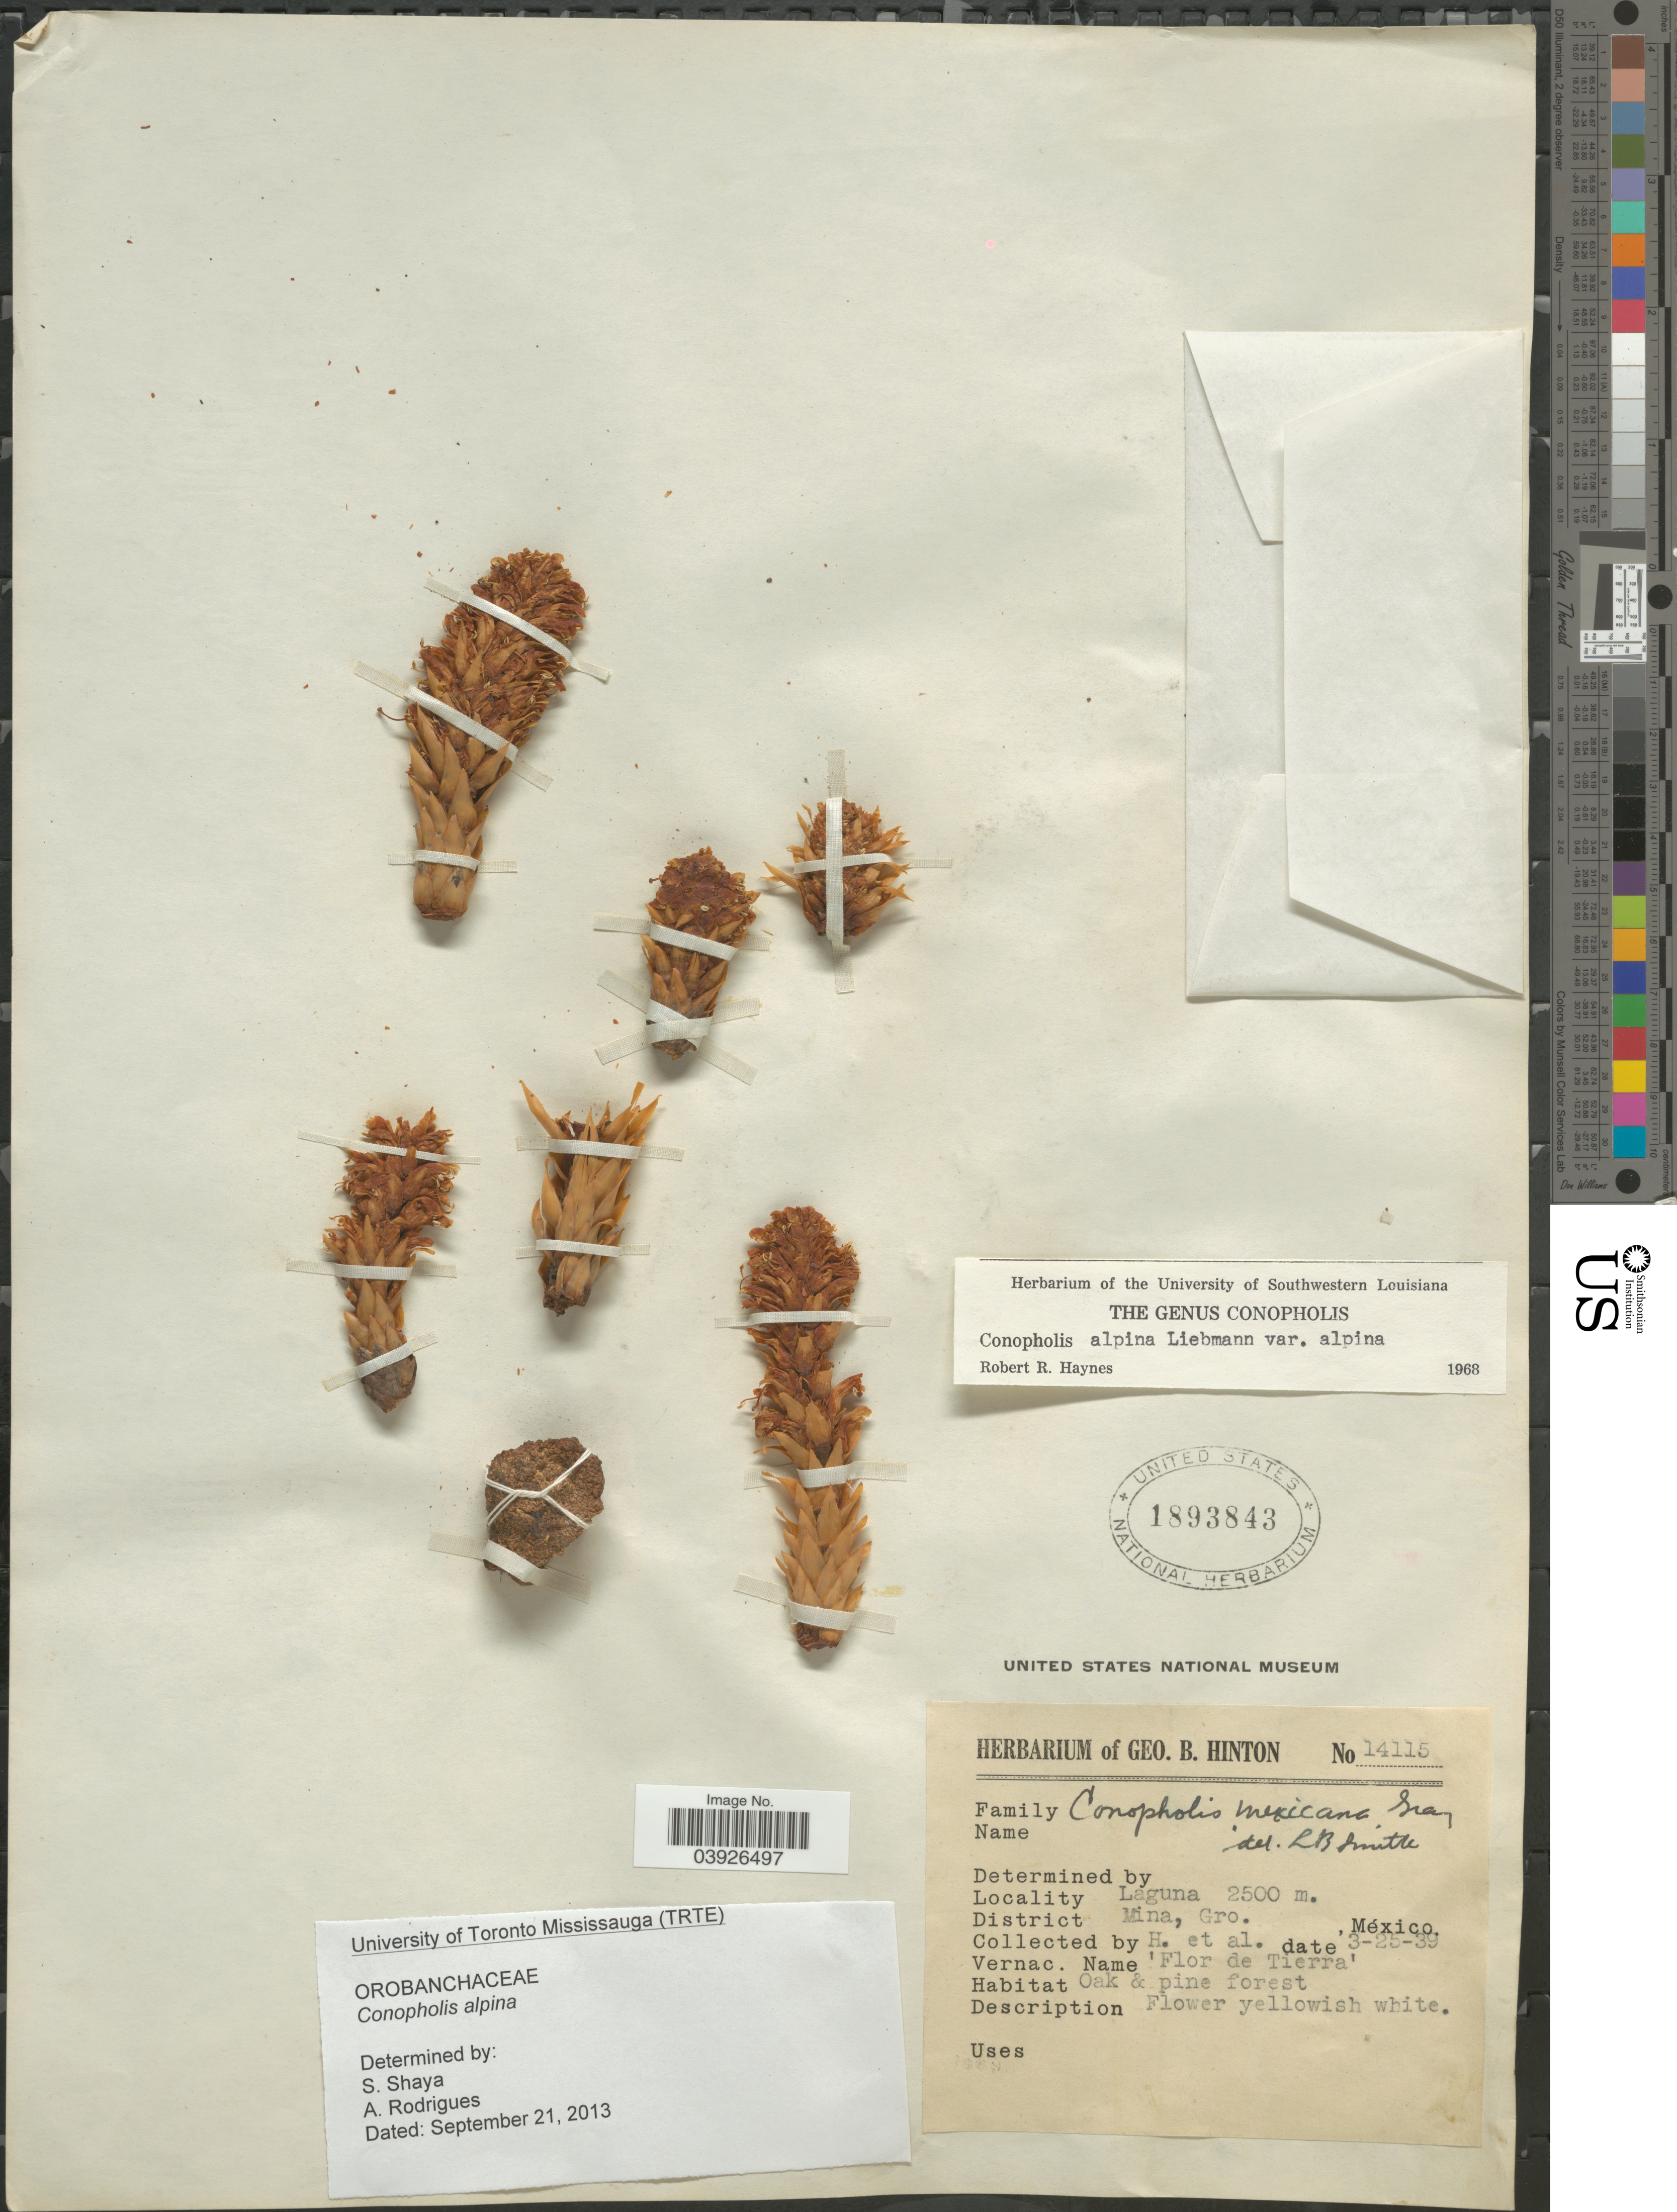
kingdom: Plantae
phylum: Tracheophyta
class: Magnoliopsida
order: Lamiales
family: Orobanchaceae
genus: Conopholis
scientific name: Conopholis alpina var. alpina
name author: Liebm.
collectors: G. B. Hinton & et al.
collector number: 14115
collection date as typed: Transcribed d/m/y: 25/3/39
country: Mexico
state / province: Guerrero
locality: Laguna, District Mina.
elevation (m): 2500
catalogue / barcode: US 1893843